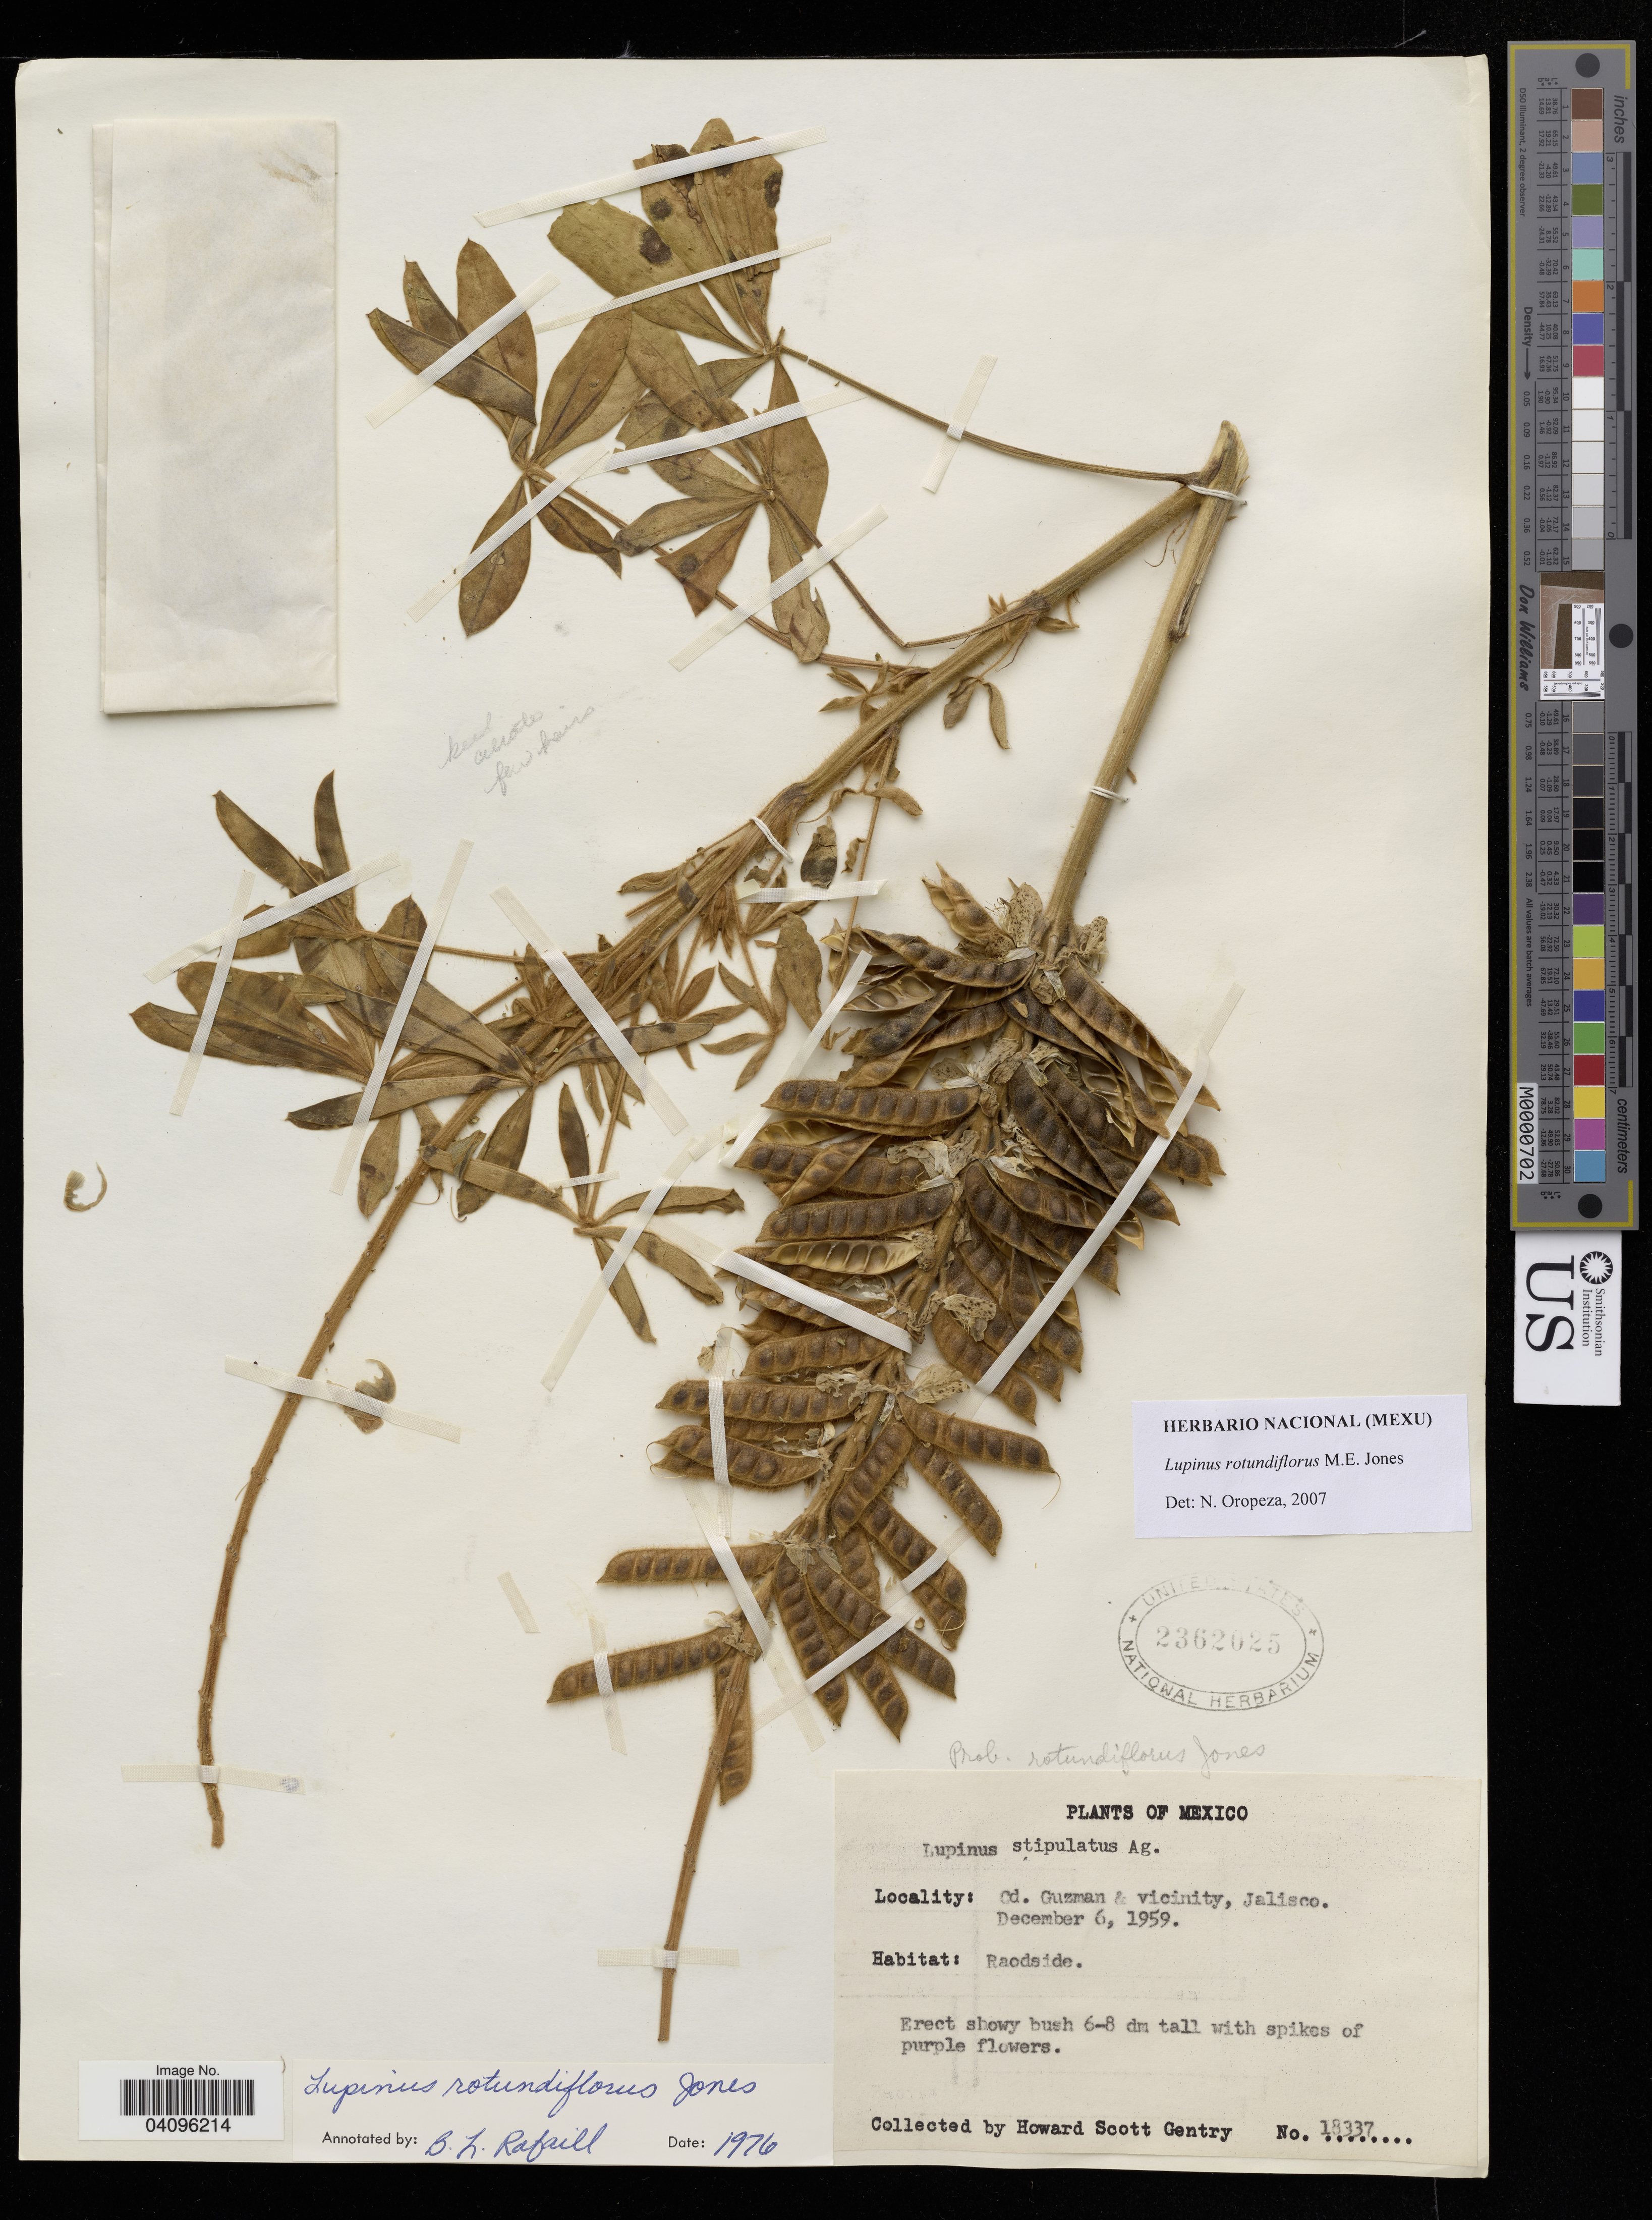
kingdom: Plantae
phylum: Tracheophyta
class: Magnoliopsida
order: Fabales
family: Fabaceae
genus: Lupinus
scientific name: Lupinus rotundiflorus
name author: M.E. Jones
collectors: H. S. Gentry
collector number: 18337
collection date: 1959-12-06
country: Mexico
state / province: Jalisco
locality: Cd. Guzman & vicinity.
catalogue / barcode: US 2362025